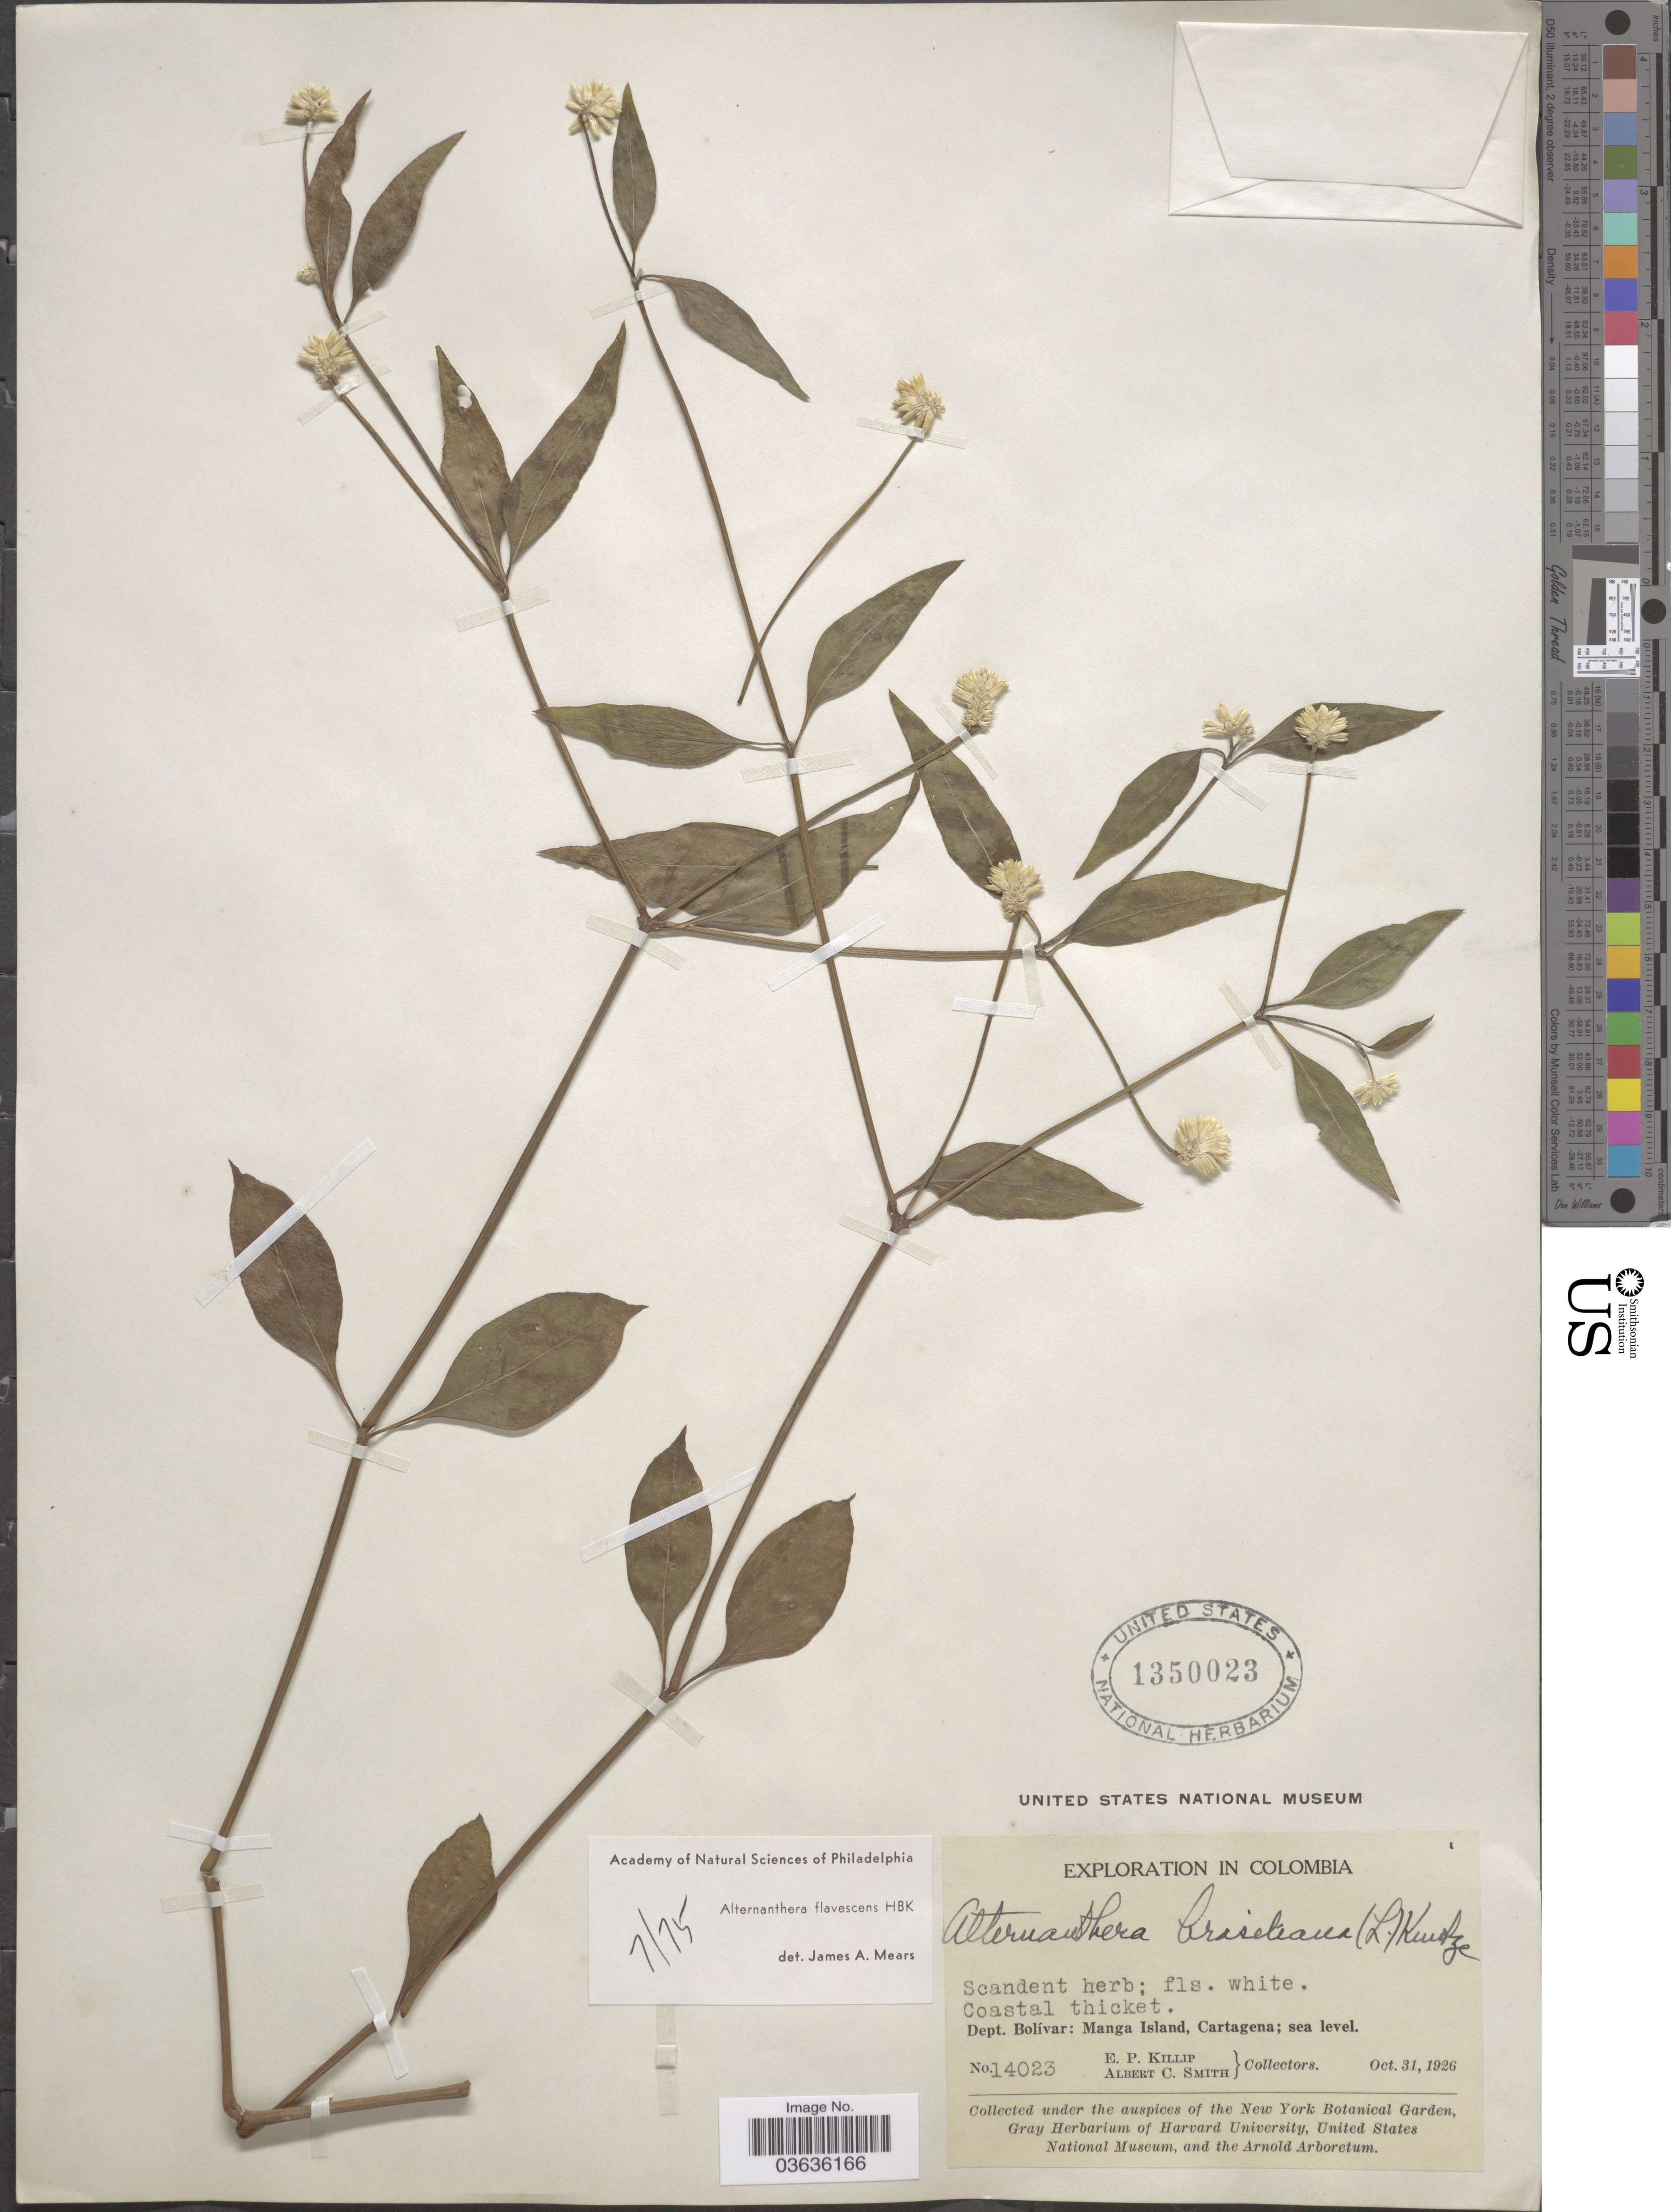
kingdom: Plantae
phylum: Tracheophyta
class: Magnoliopsida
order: Caryophyllales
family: Amaranthaceae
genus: Alternanthera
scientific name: Alternanthera flavescens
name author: Kunth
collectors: E. P. Killip & A. C. Smith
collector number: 14023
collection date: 1926-10-31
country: Colombia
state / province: Bolívar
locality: Coastal thicket. Dept. Bolívar: Manga Island, Cartagena.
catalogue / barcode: US 1350023